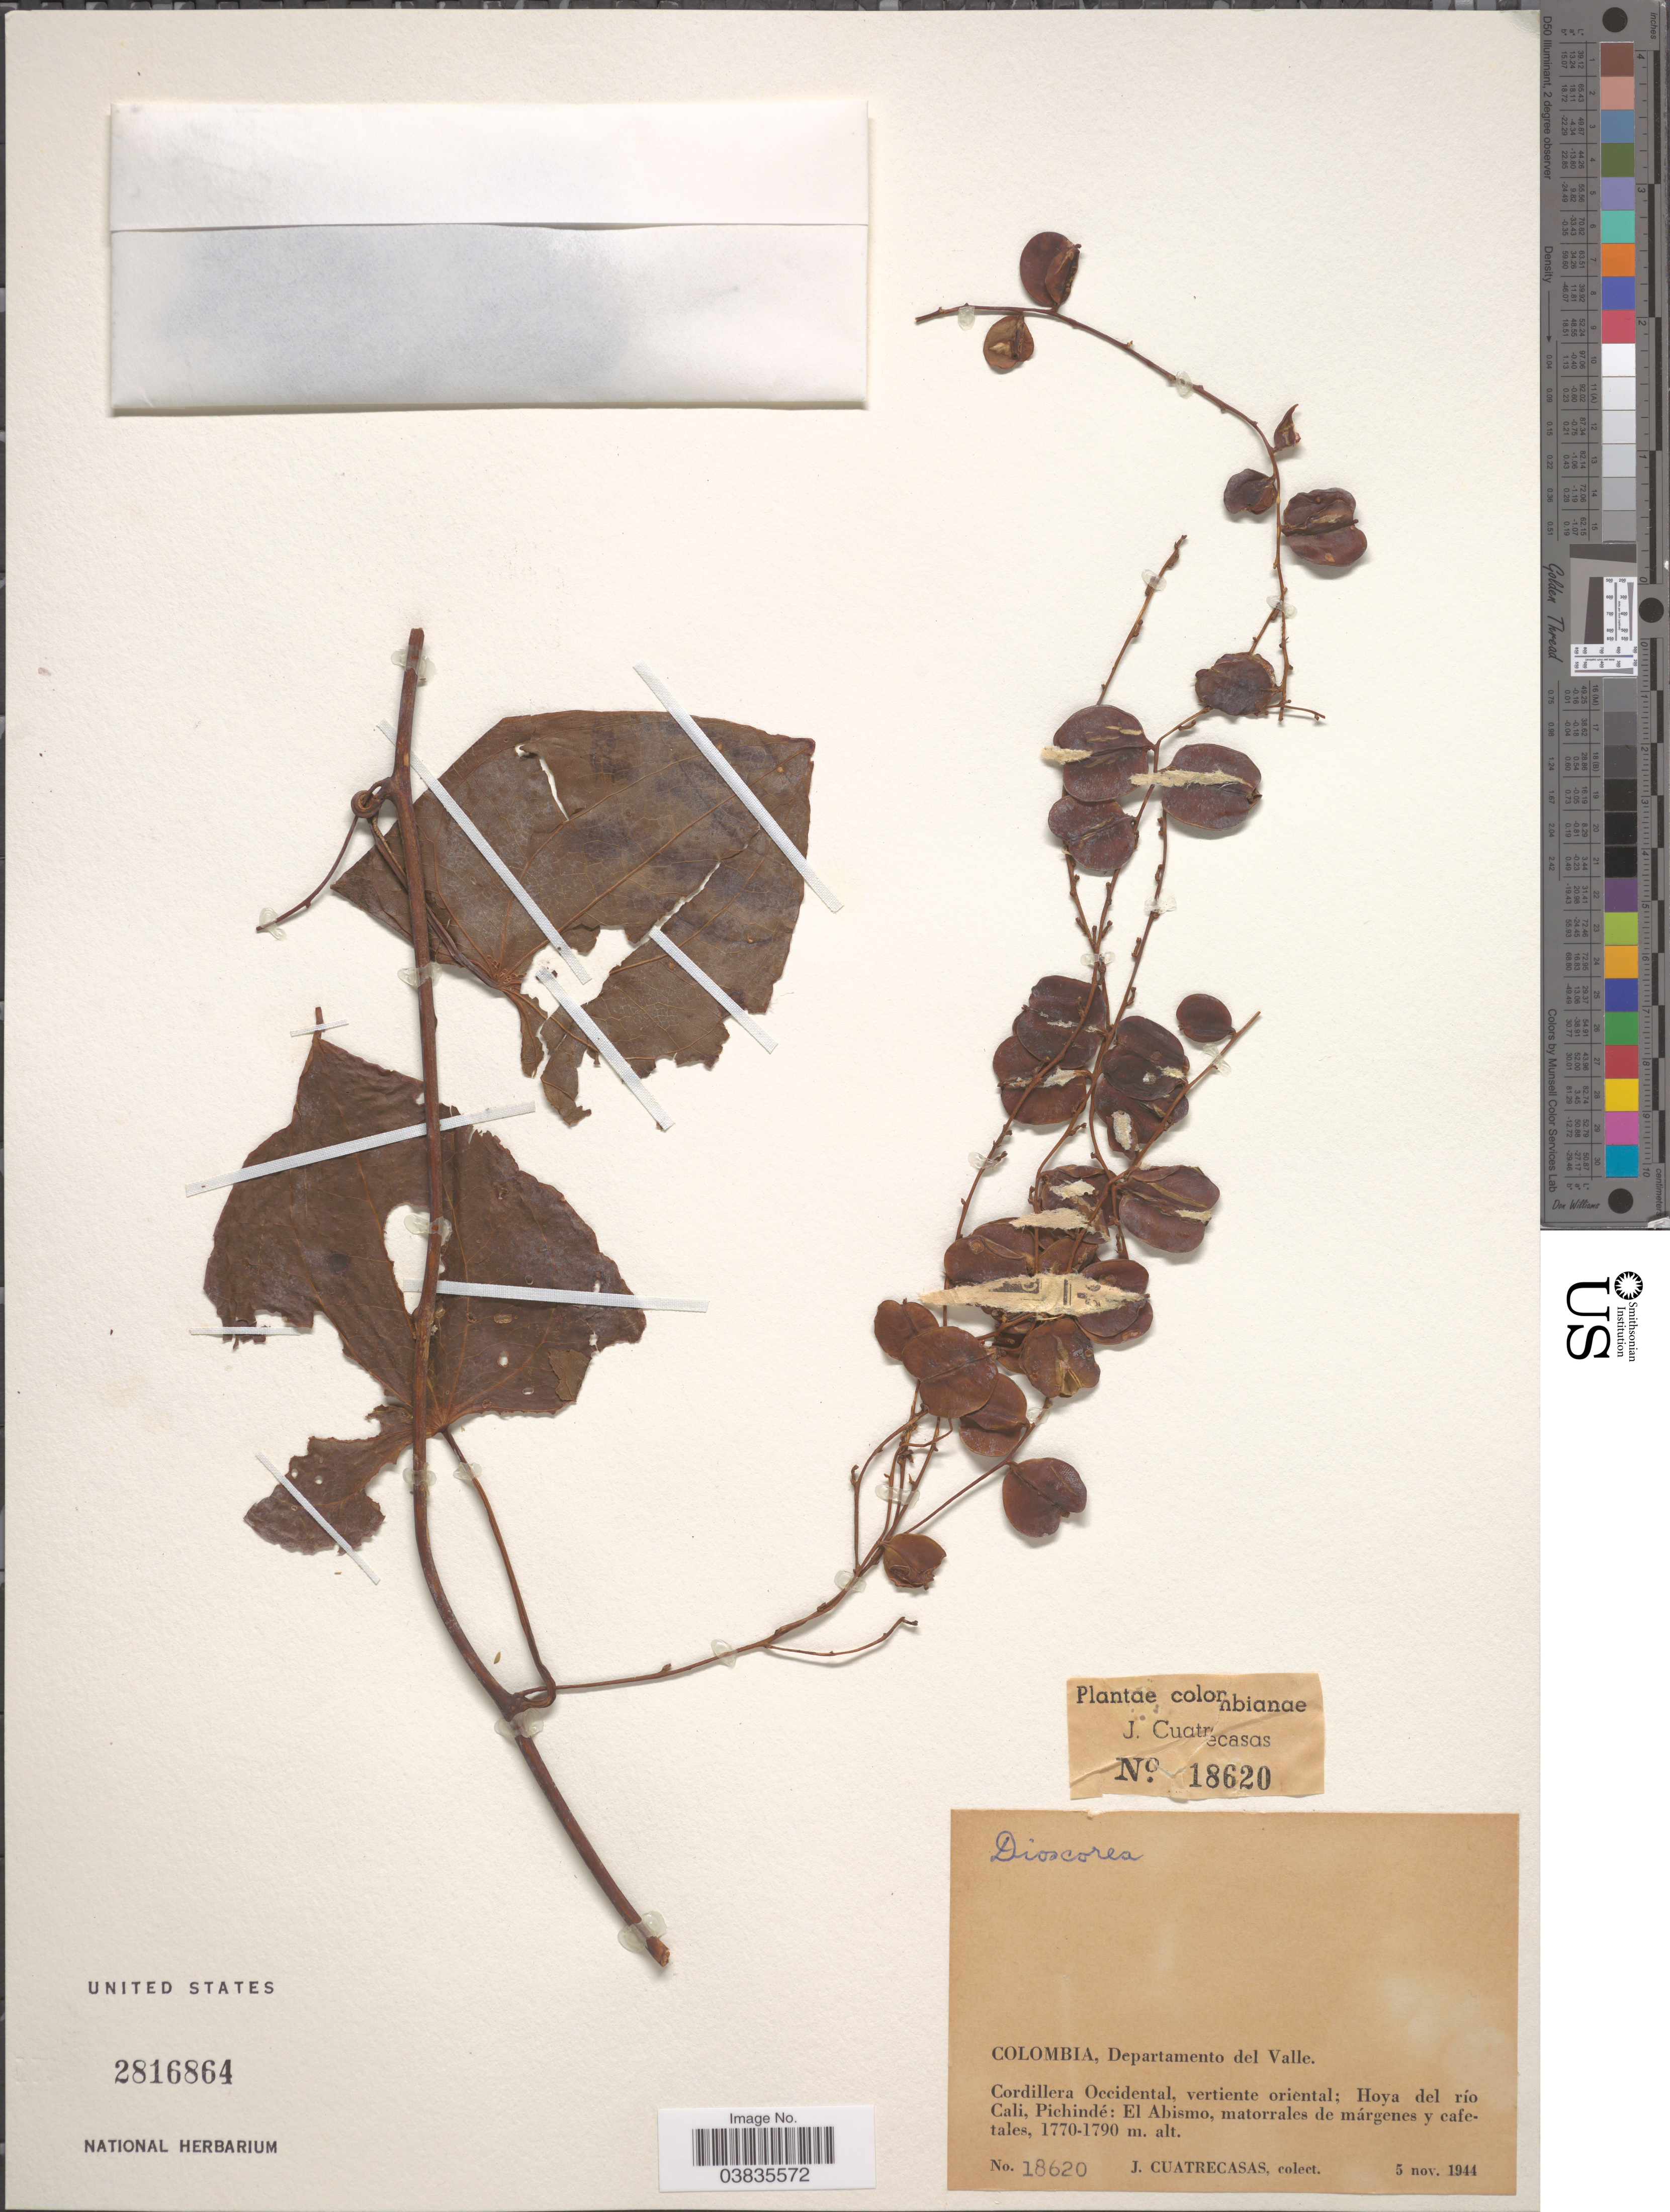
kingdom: Plantae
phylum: Tracheophyta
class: Liliopsida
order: Dioscoreales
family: Dioscoreaceae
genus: Dioscorea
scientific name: Dioscorea sp.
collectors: J. Cuatrecasas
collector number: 18620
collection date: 1944-11-05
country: Colombia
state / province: Valle del Cauca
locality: Departamento del Valle. Cordillera Occidental, vertiente oriental; Hoya del río Cali, Pichindé: El Abismo, matorrales de márgenes y cafetales.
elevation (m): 1770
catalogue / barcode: US 2816864